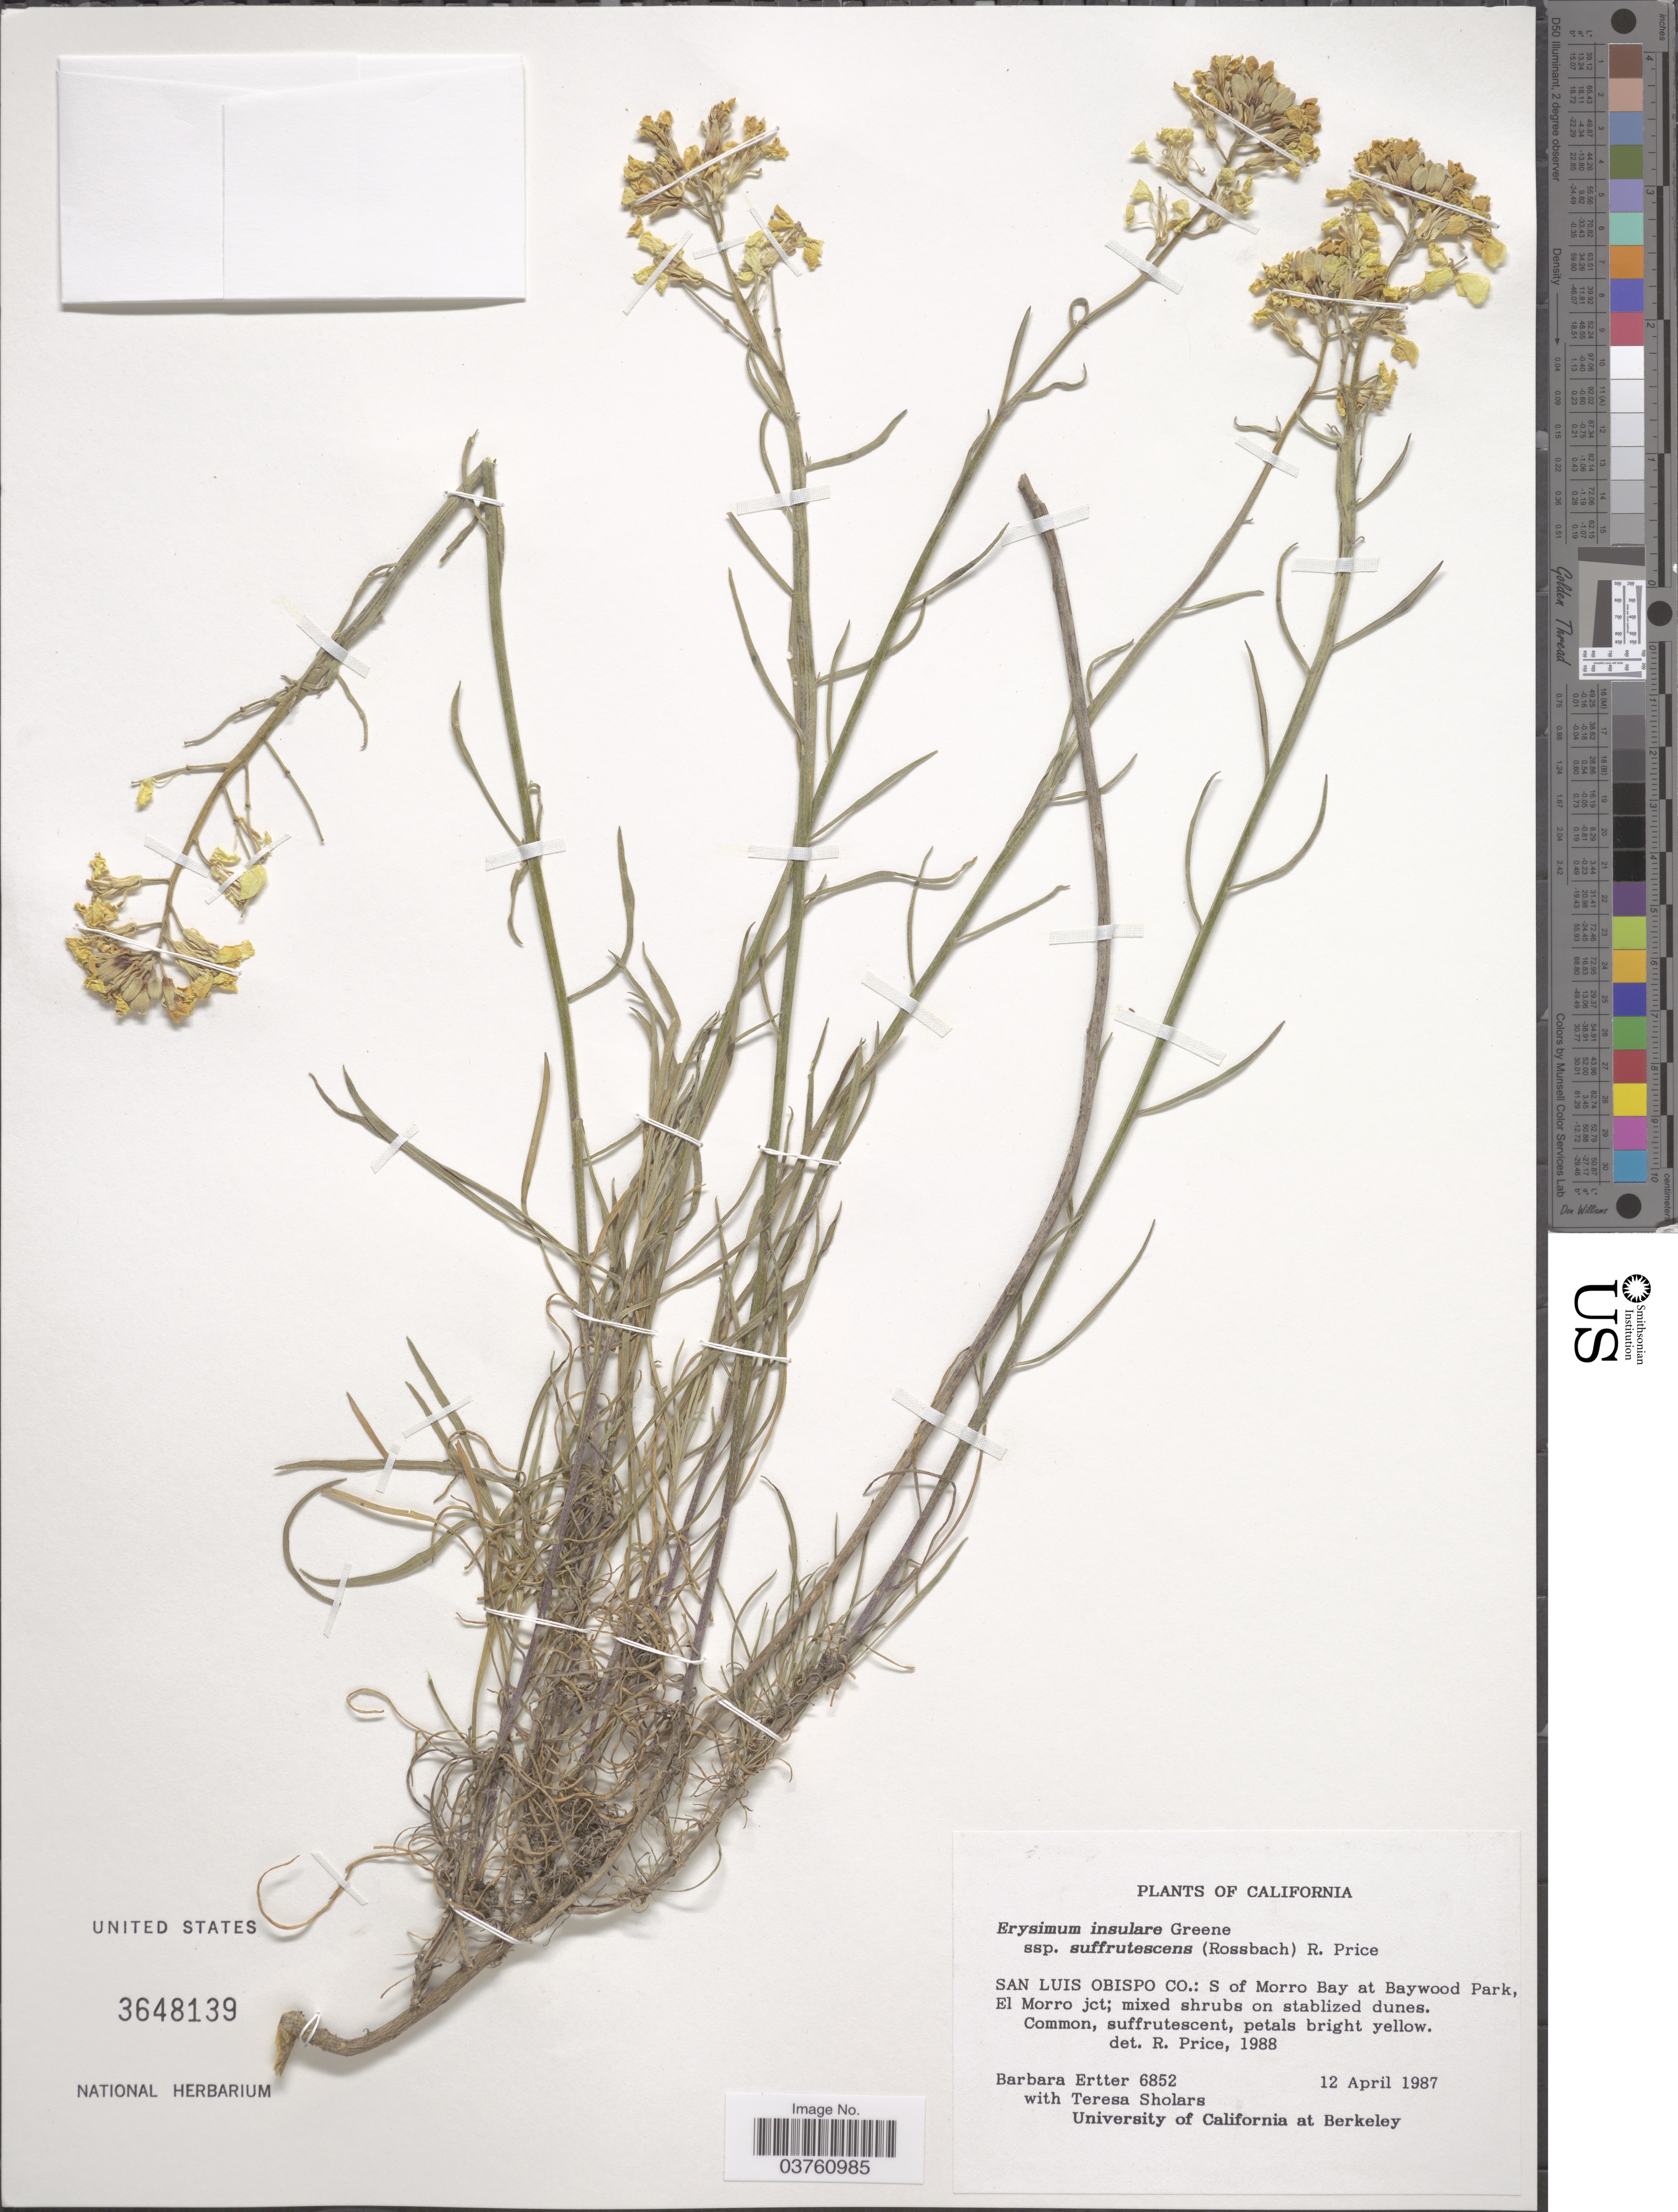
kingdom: Plantae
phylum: Tracheophyta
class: Magnoliopsida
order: Brassicales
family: Brassicaceae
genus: Erysimum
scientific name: Erysimum insulare subsp. suffrutescens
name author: (Abrams) R.A. Price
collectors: B. Ertter & T. Sholars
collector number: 6852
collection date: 1987-04-12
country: United States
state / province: California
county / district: San Luis Obispo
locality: San Luis Obispo Co.: S of Morro Bay at Baywood Park, El Morro jct.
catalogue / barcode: US 3648139